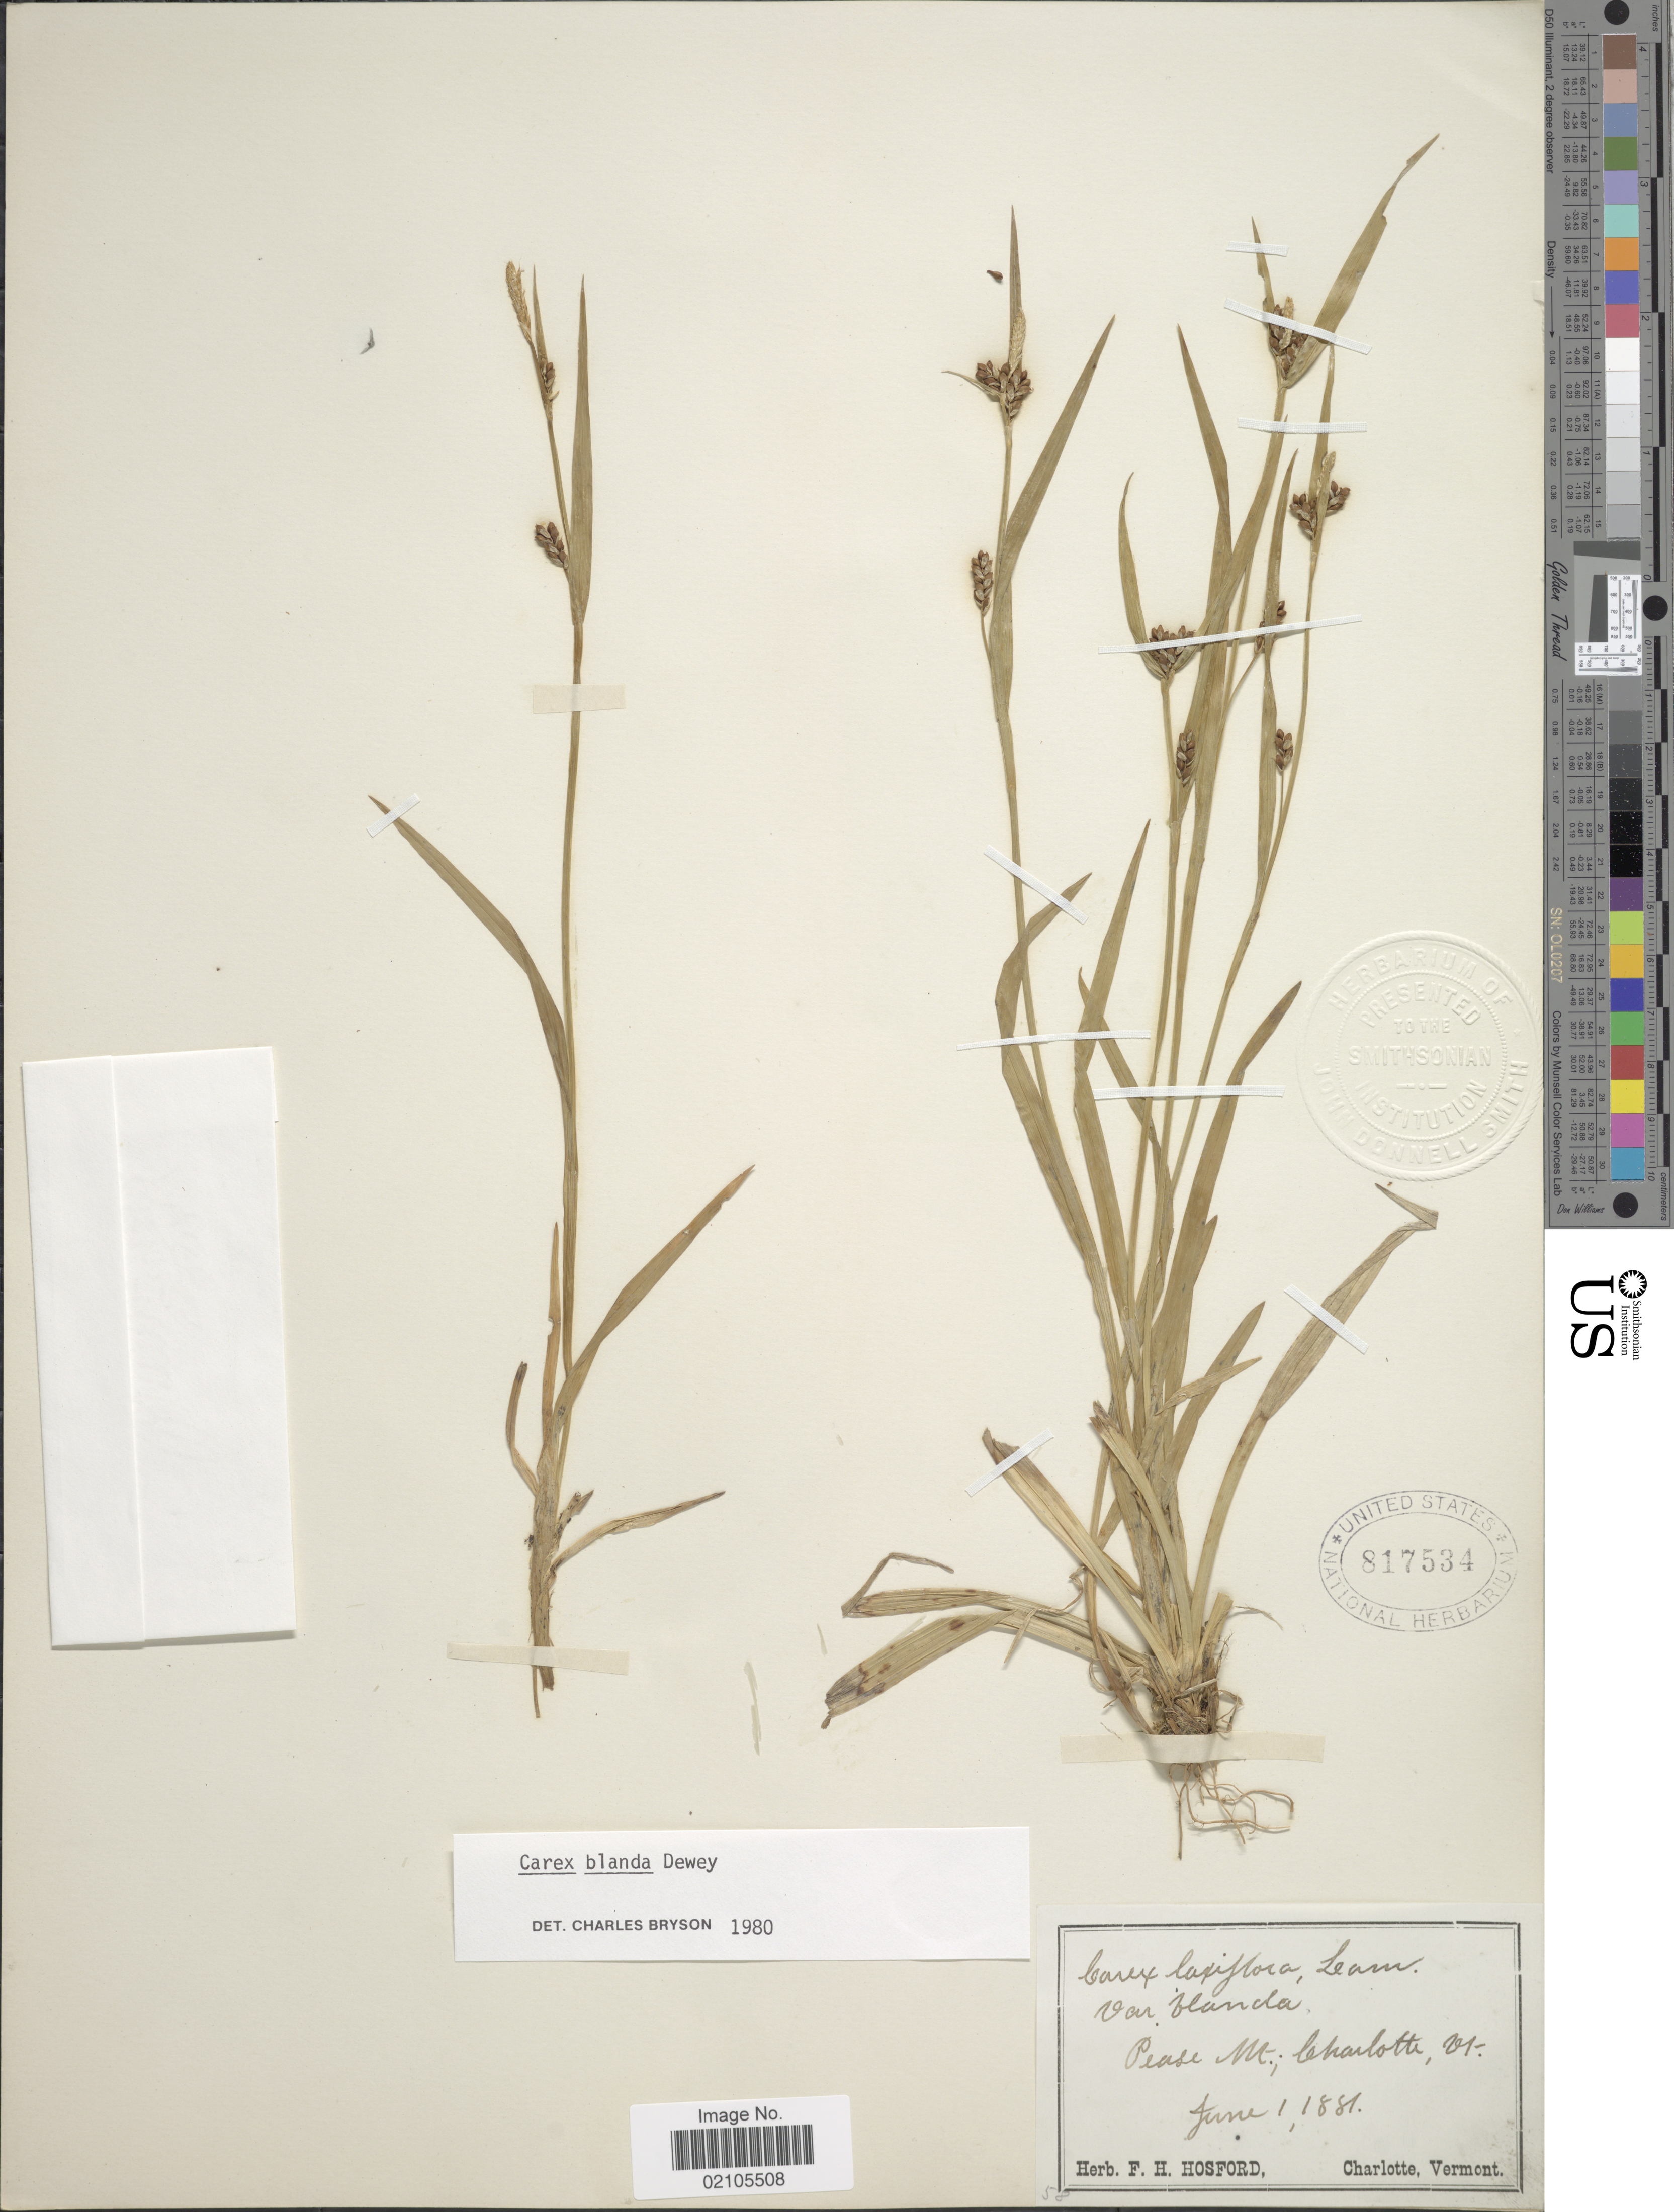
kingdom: Plantae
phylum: Tracheophyta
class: Liliopsida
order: Poales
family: Cyperaceae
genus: Carex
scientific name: Carex blanda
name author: Dewey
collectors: ex herb. F. H. Hosford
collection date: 1881-06-01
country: United States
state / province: Vermont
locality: Pease Mt., Charlotte, Vt.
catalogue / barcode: US 817534